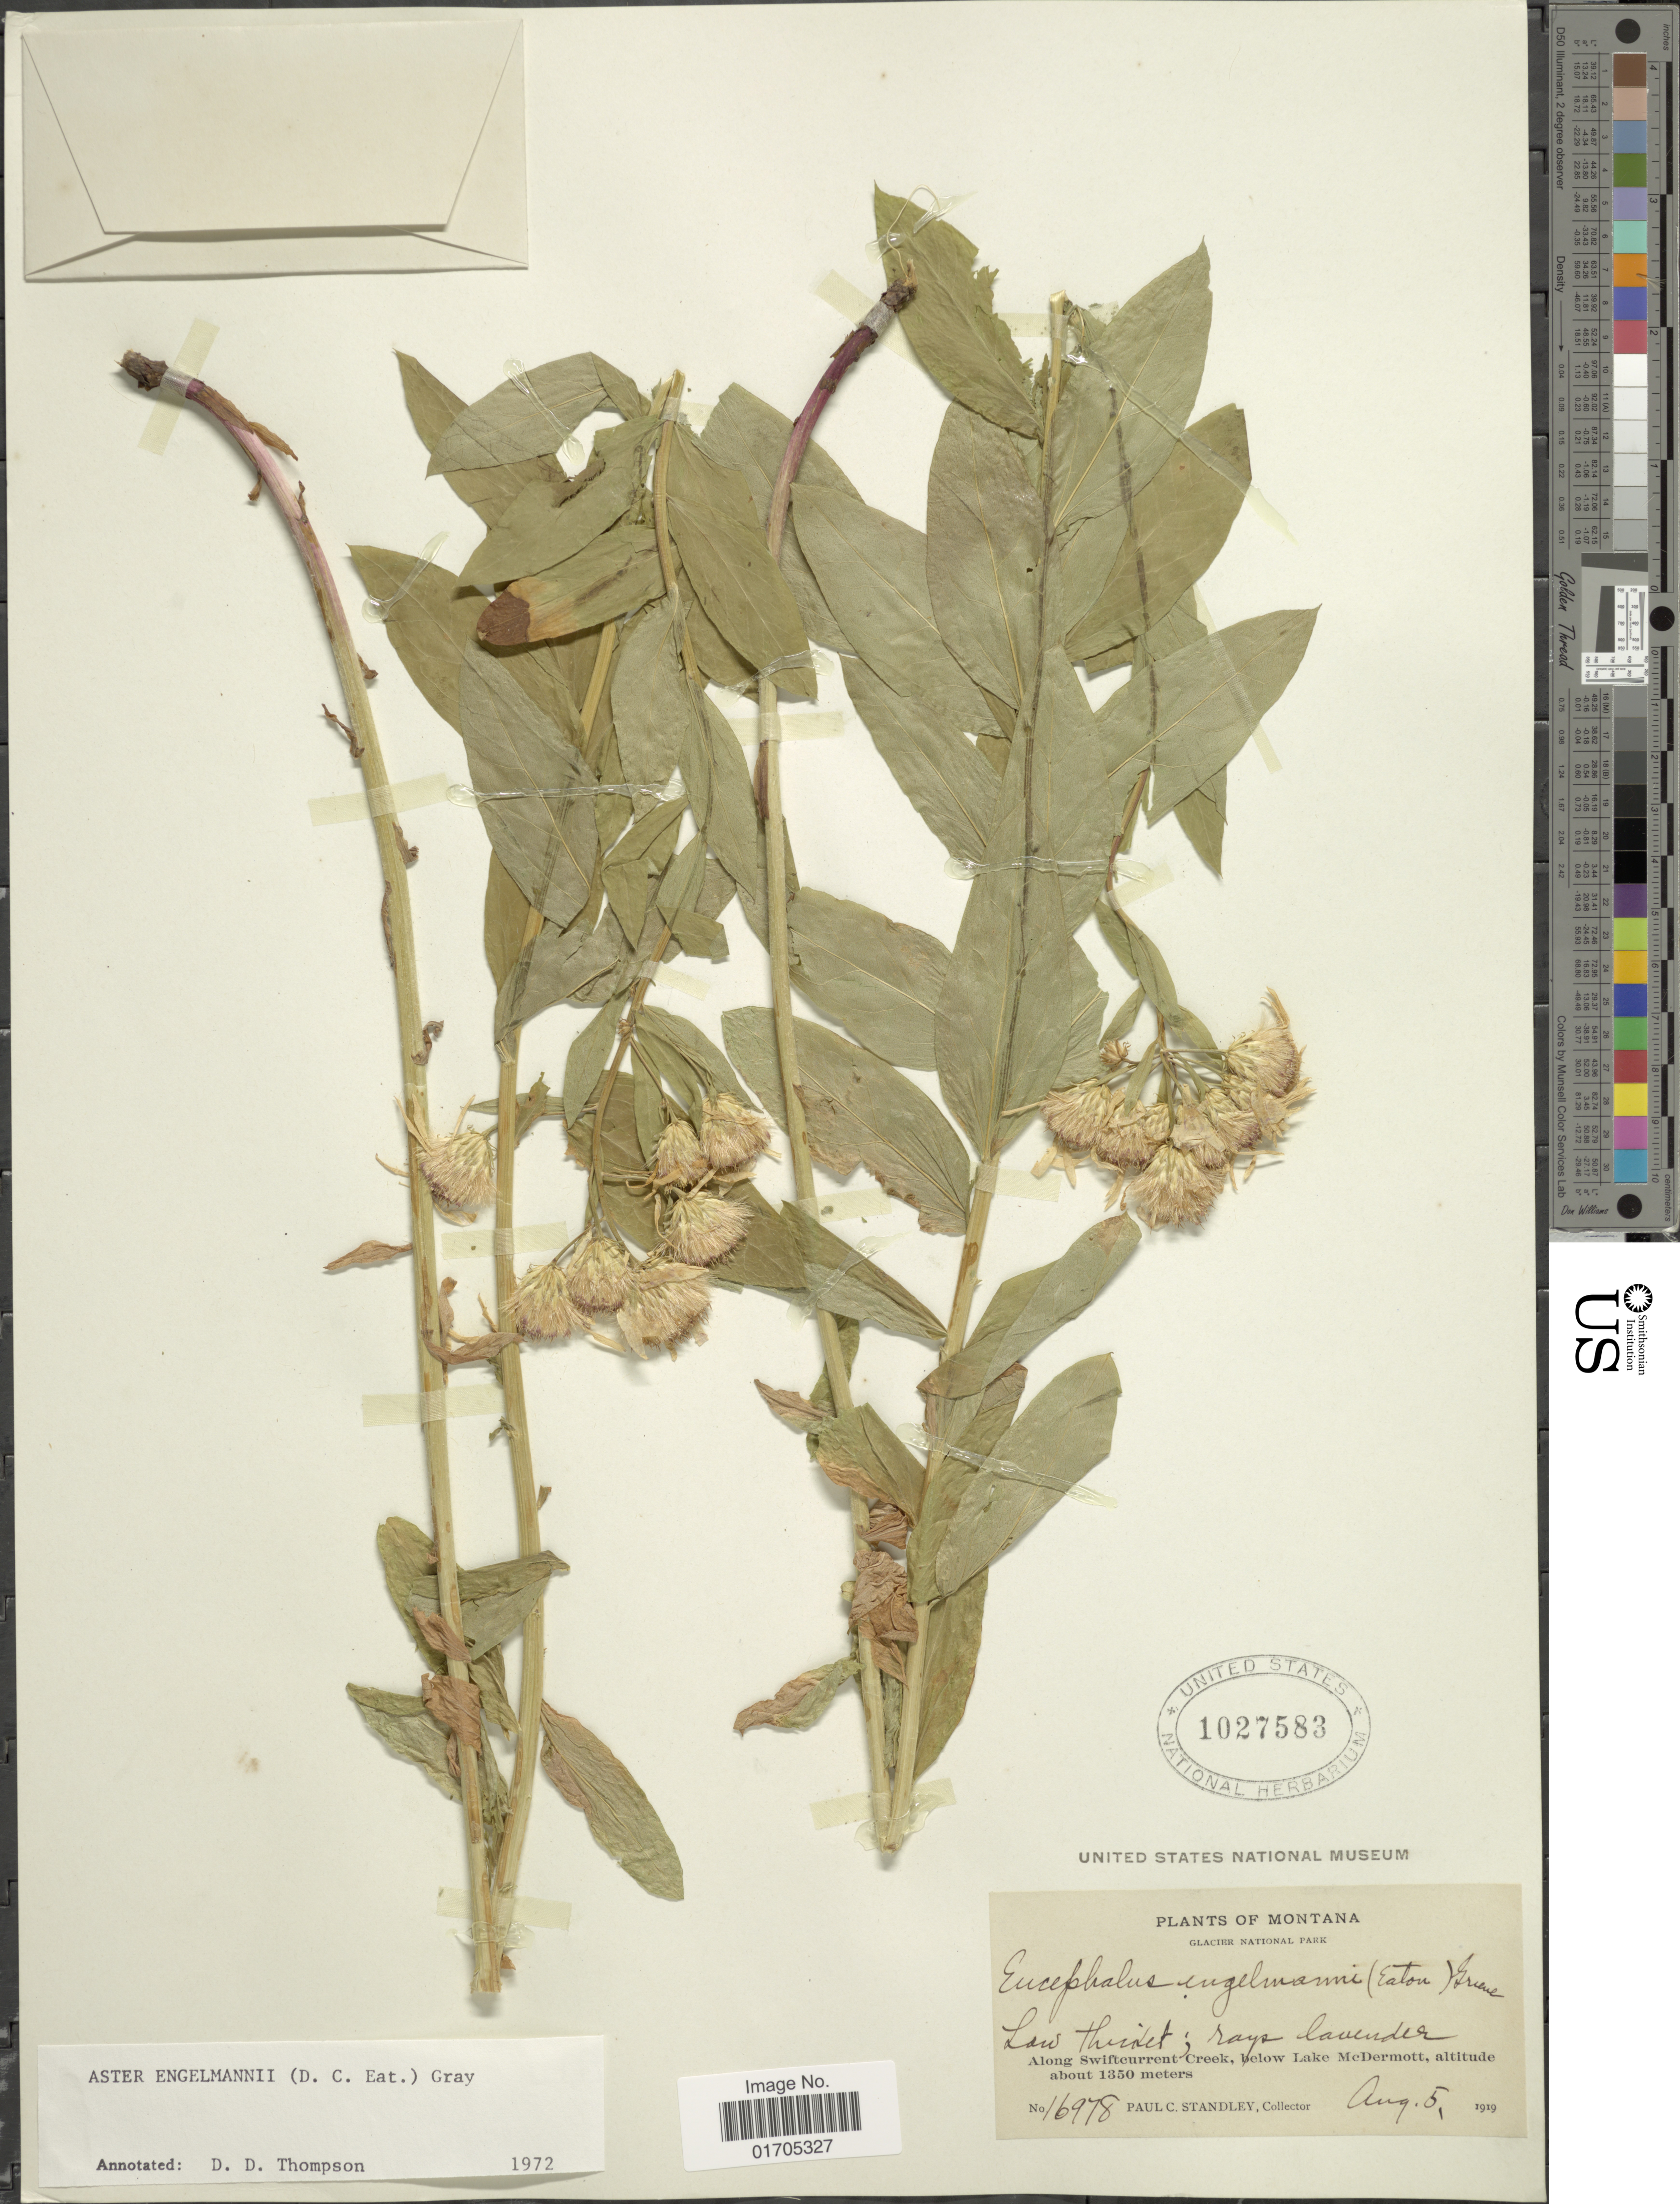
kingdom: Plantae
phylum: Tracheophyta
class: Magnoliopsida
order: Asterales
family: Asteraceae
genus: Eucephalus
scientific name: Eucephalus engelmannii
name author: (D.C. Eaton) Greene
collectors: P. C. Standley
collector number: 169778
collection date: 1919-08-05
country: United States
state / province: Montana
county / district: Glacier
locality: Glacier National Park, Low thicket, Along Swiftcurrent Creek, below Lake McDermott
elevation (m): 1350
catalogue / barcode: US 1027583